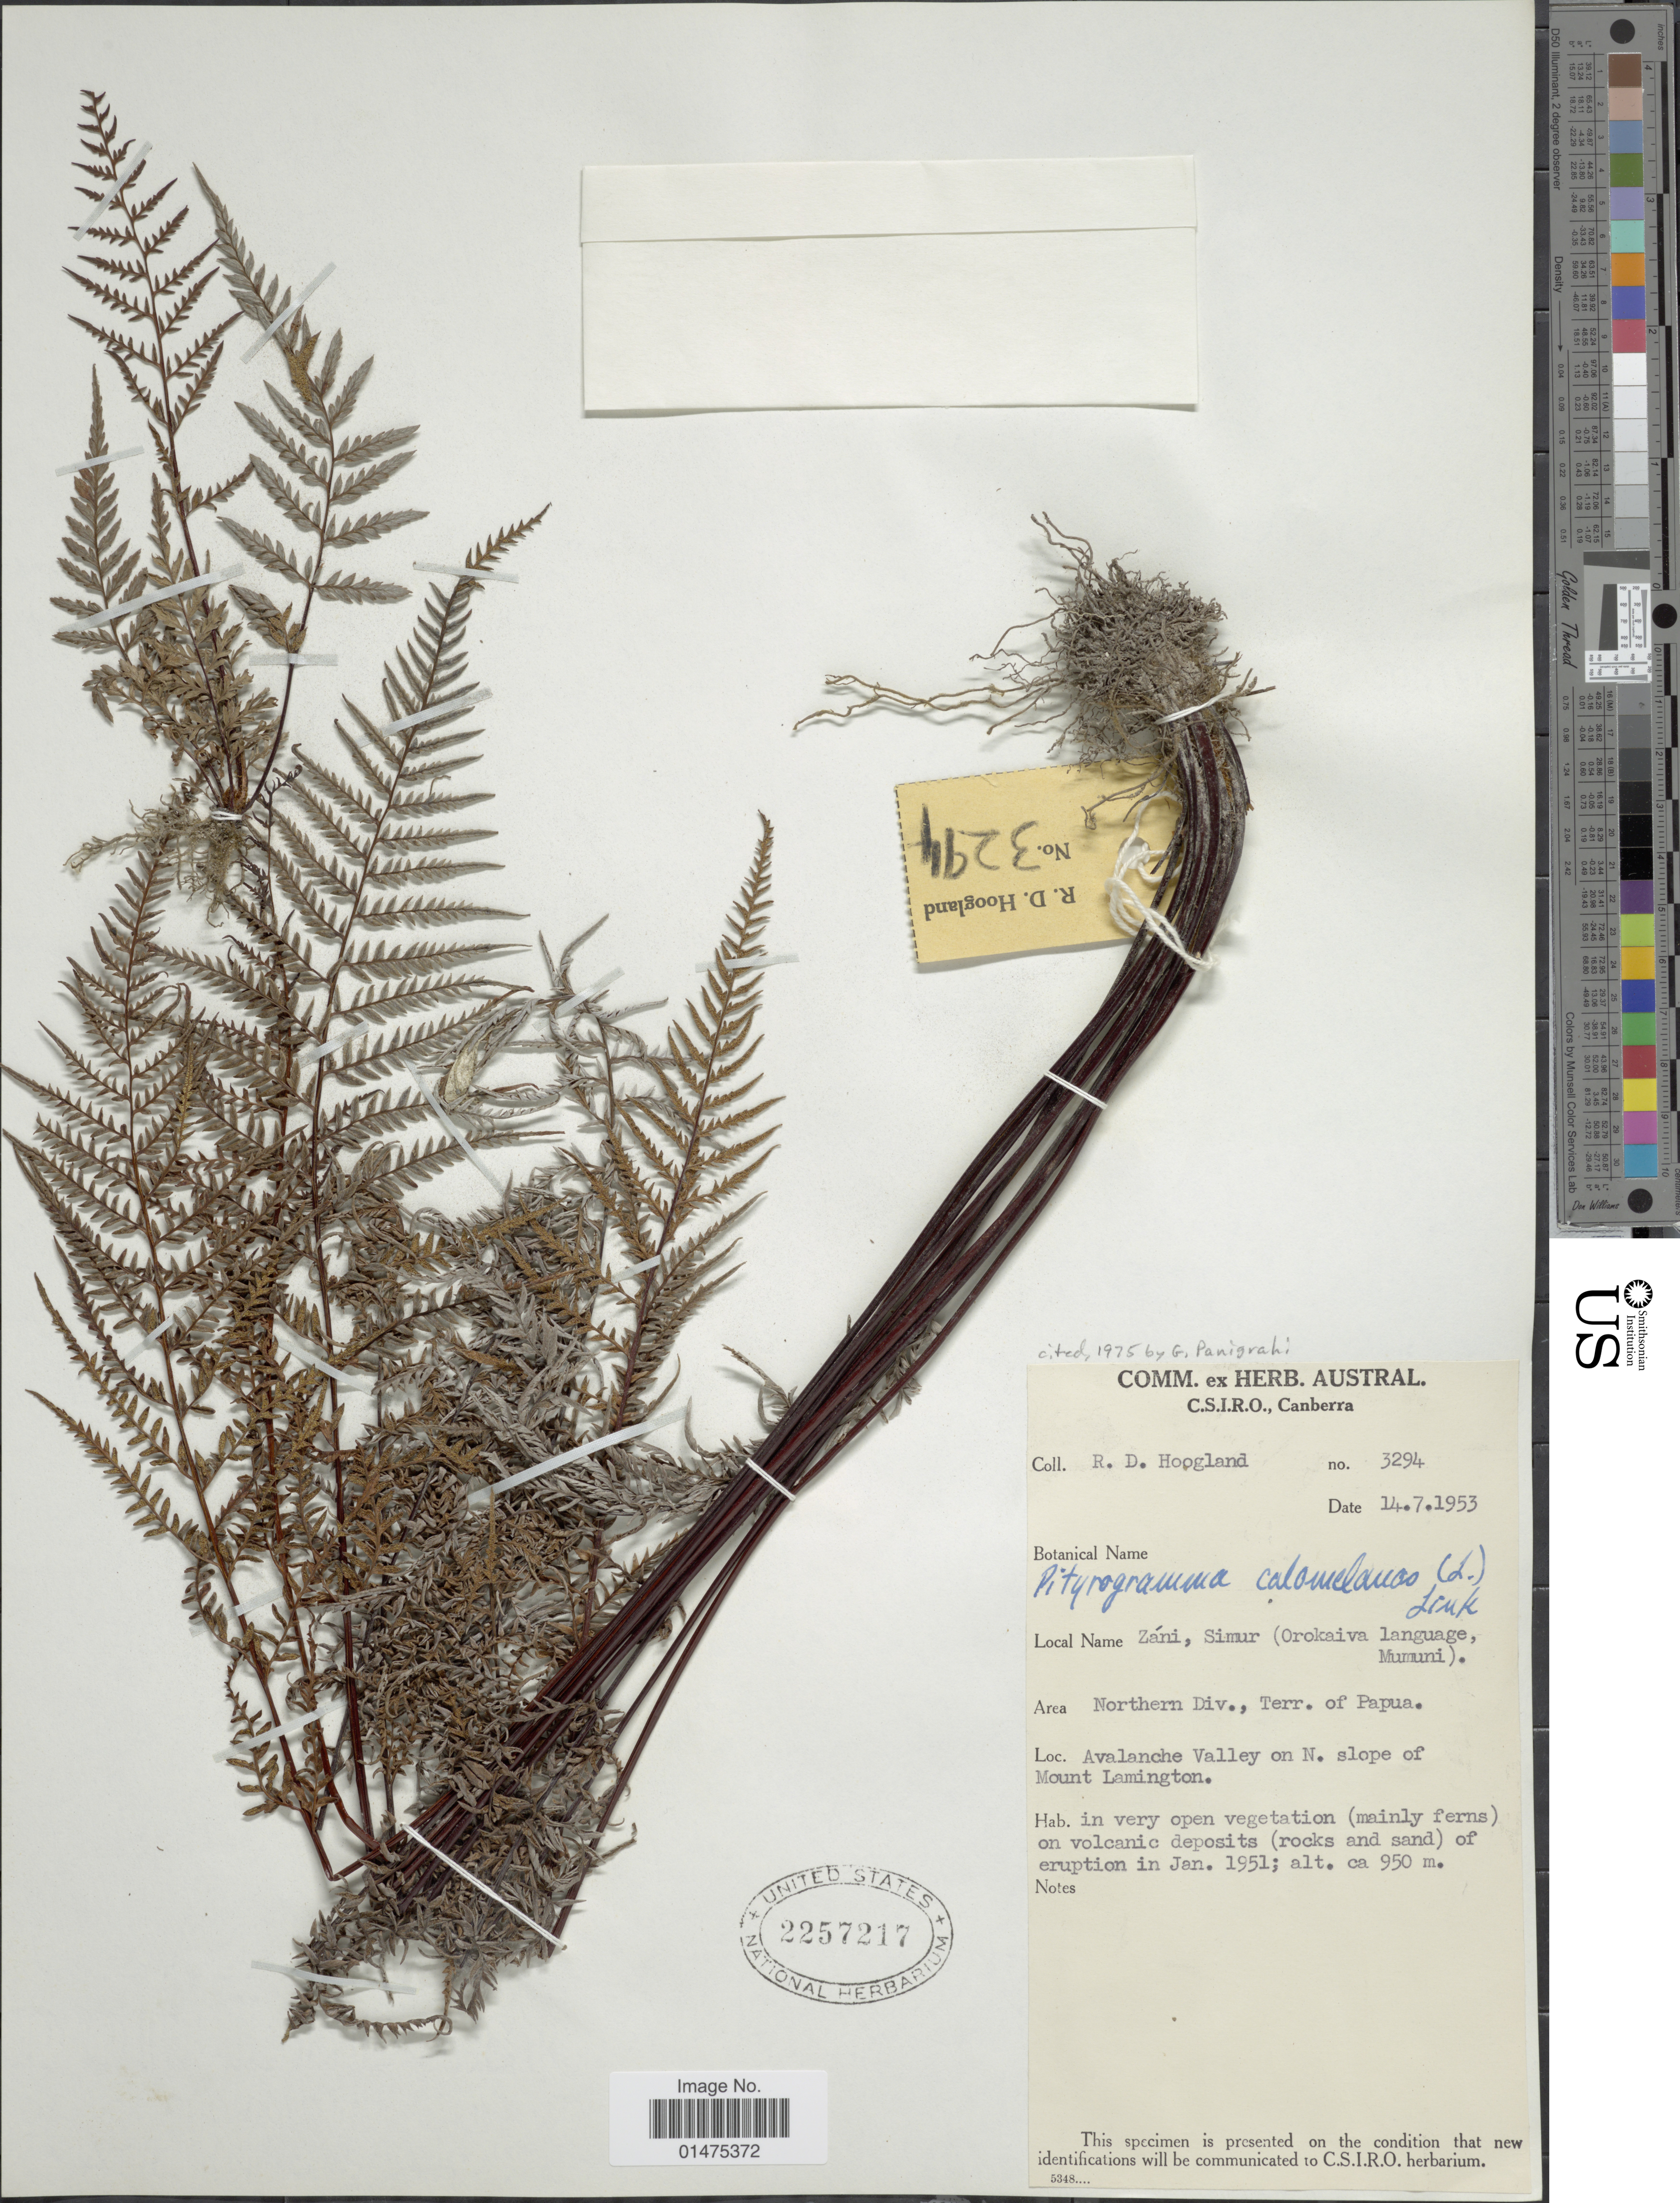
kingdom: Plantae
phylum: Tracheophyta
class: Polypodiopsida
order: Polypodiales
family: Pteridaceae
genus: Pityrogramma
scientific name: Pityrogramma calomelanos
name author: (L.) Link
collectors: R. D. Hoogland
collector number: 3294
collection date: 1953-07-14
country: Papua New Guinea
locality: Avalanche Valley on N. slope of Mount Lamington, Northern Div.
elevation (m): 950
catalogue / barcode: US 2257217